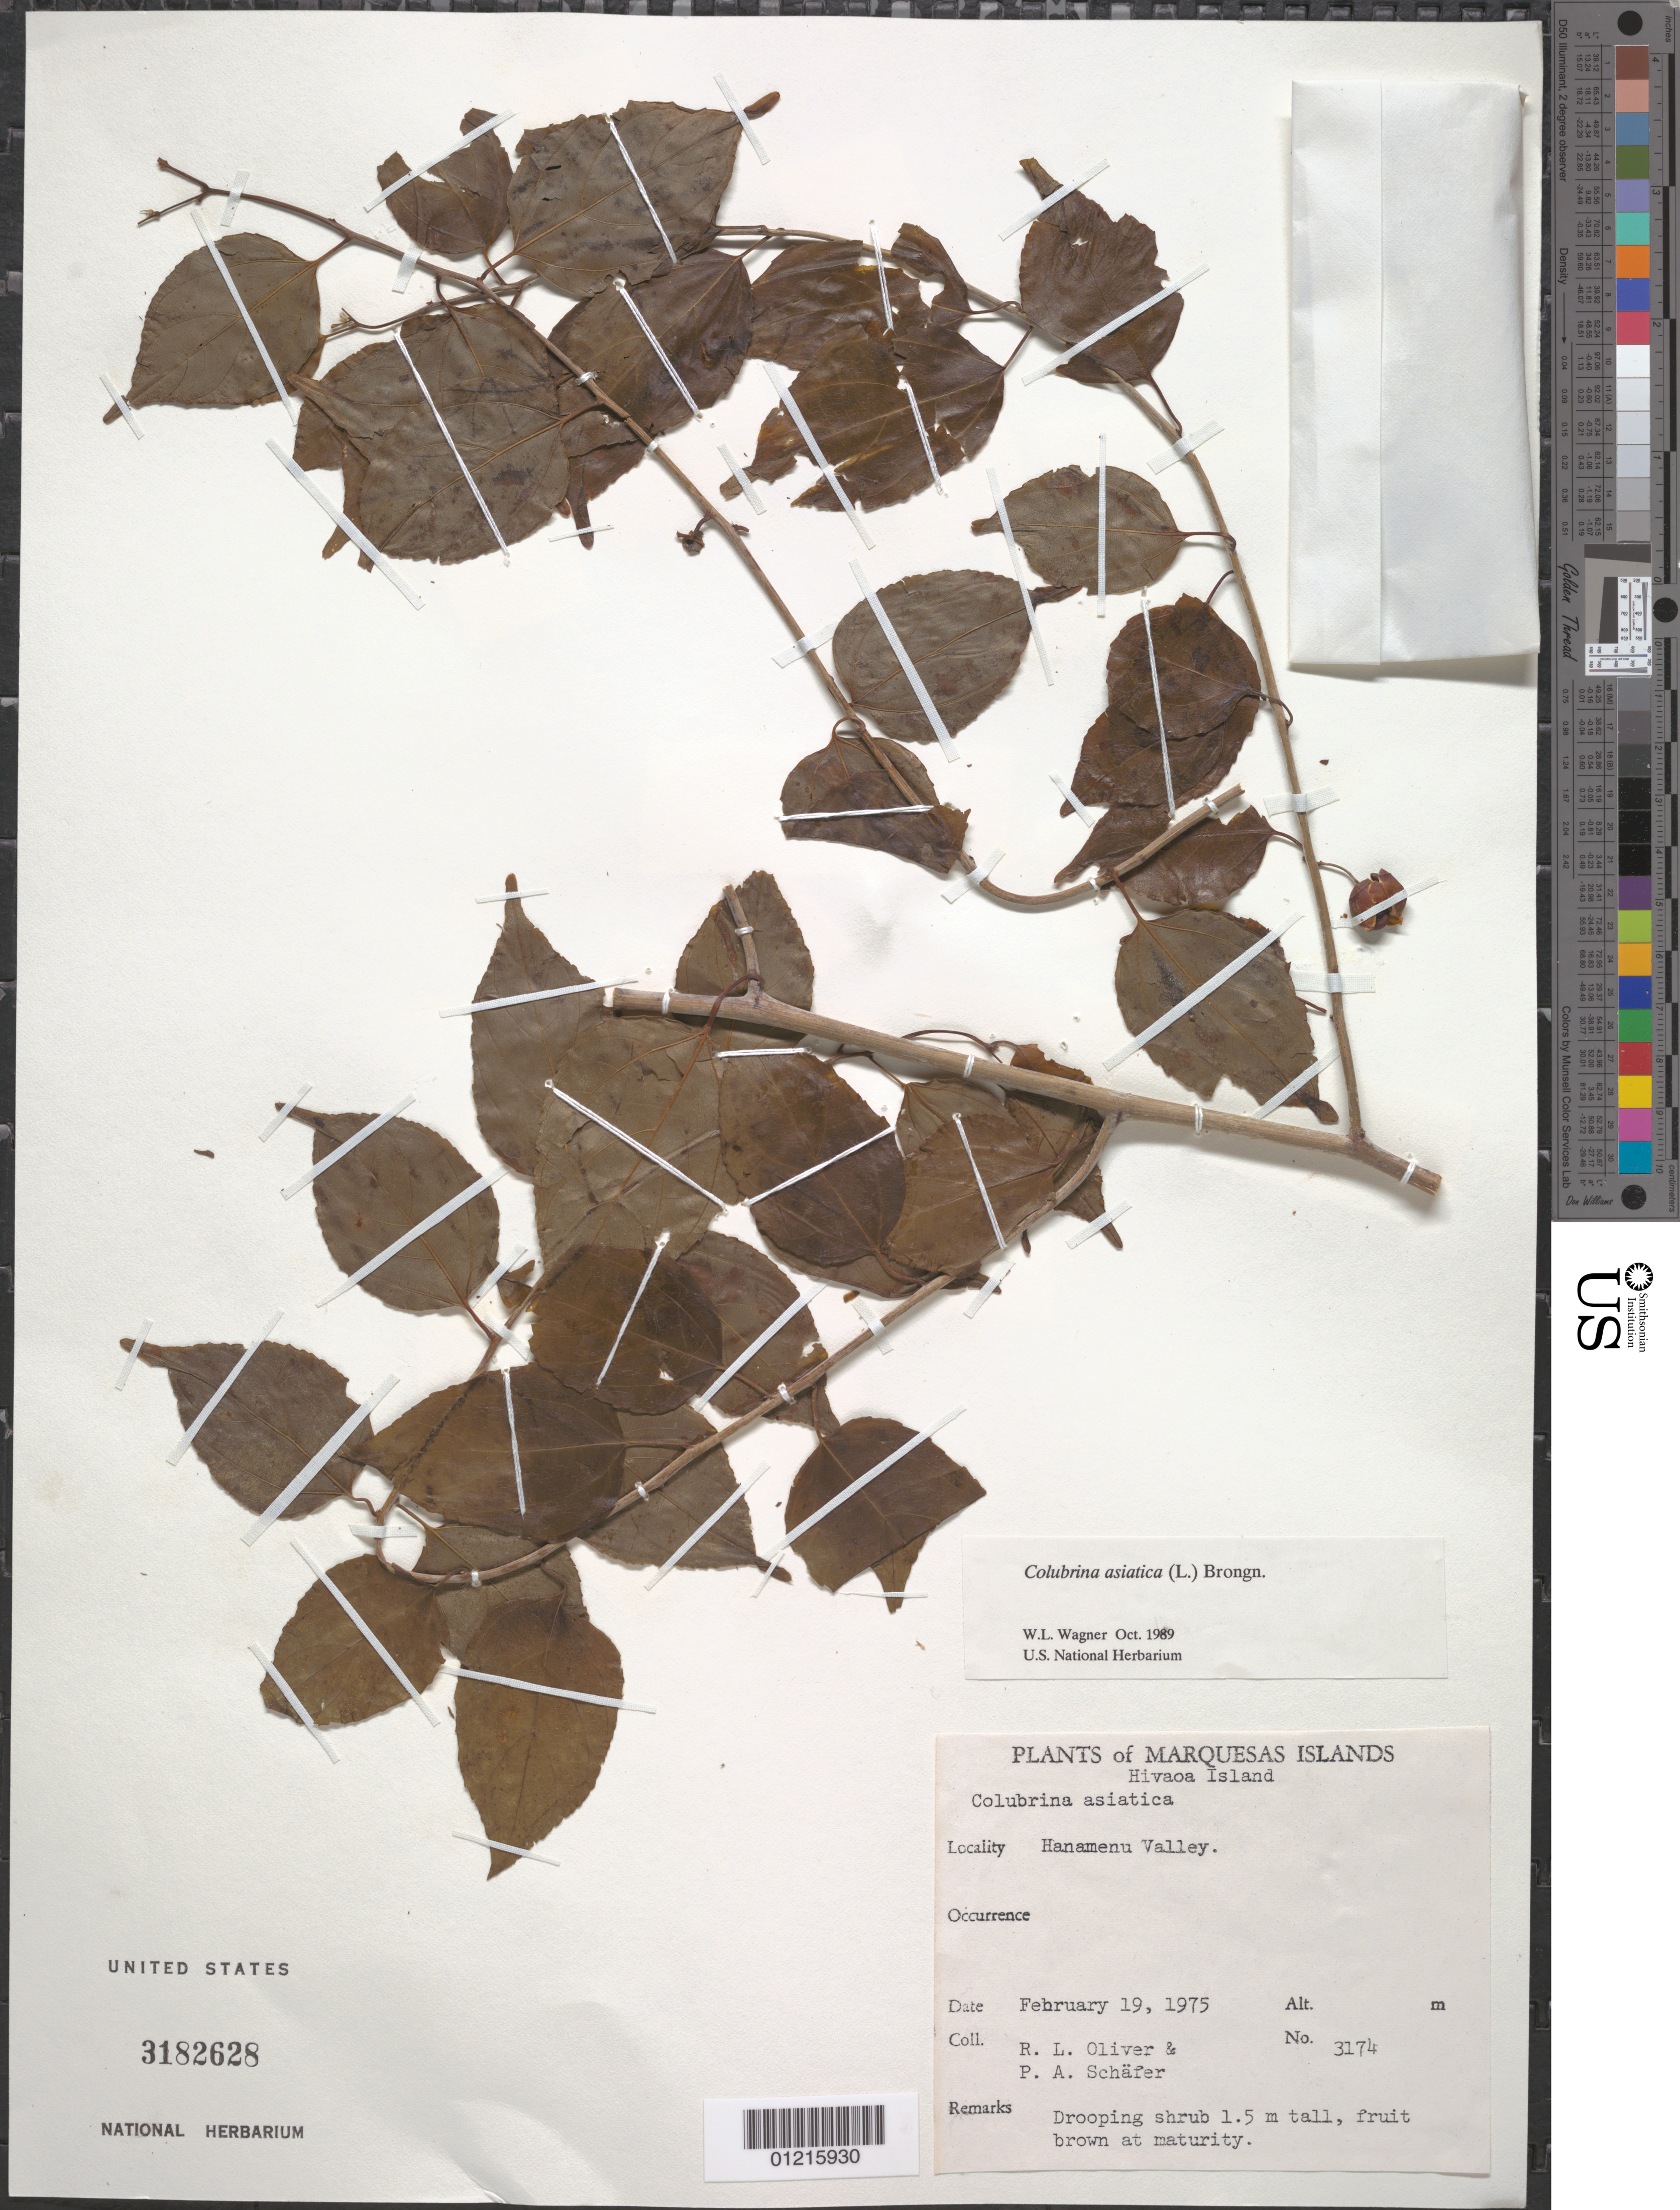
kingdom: Plantae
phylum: Tracheophyta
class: Magnoliopsida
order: Rosales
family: Rhamnaceae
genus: Colubrina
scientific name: Colubrina asiatica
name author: (L.) Brongn.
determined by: Wagner, W. L., (BOT), Smithsonian Institution - National Museum of Natural History (UNITED STATES)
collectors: R. L. Oliver & P. A. Schäfer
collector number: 3174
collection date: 1975-02-19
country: French Polynesia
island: Hiva Oa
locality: Hanamenu Valley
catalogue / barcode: US 3182628